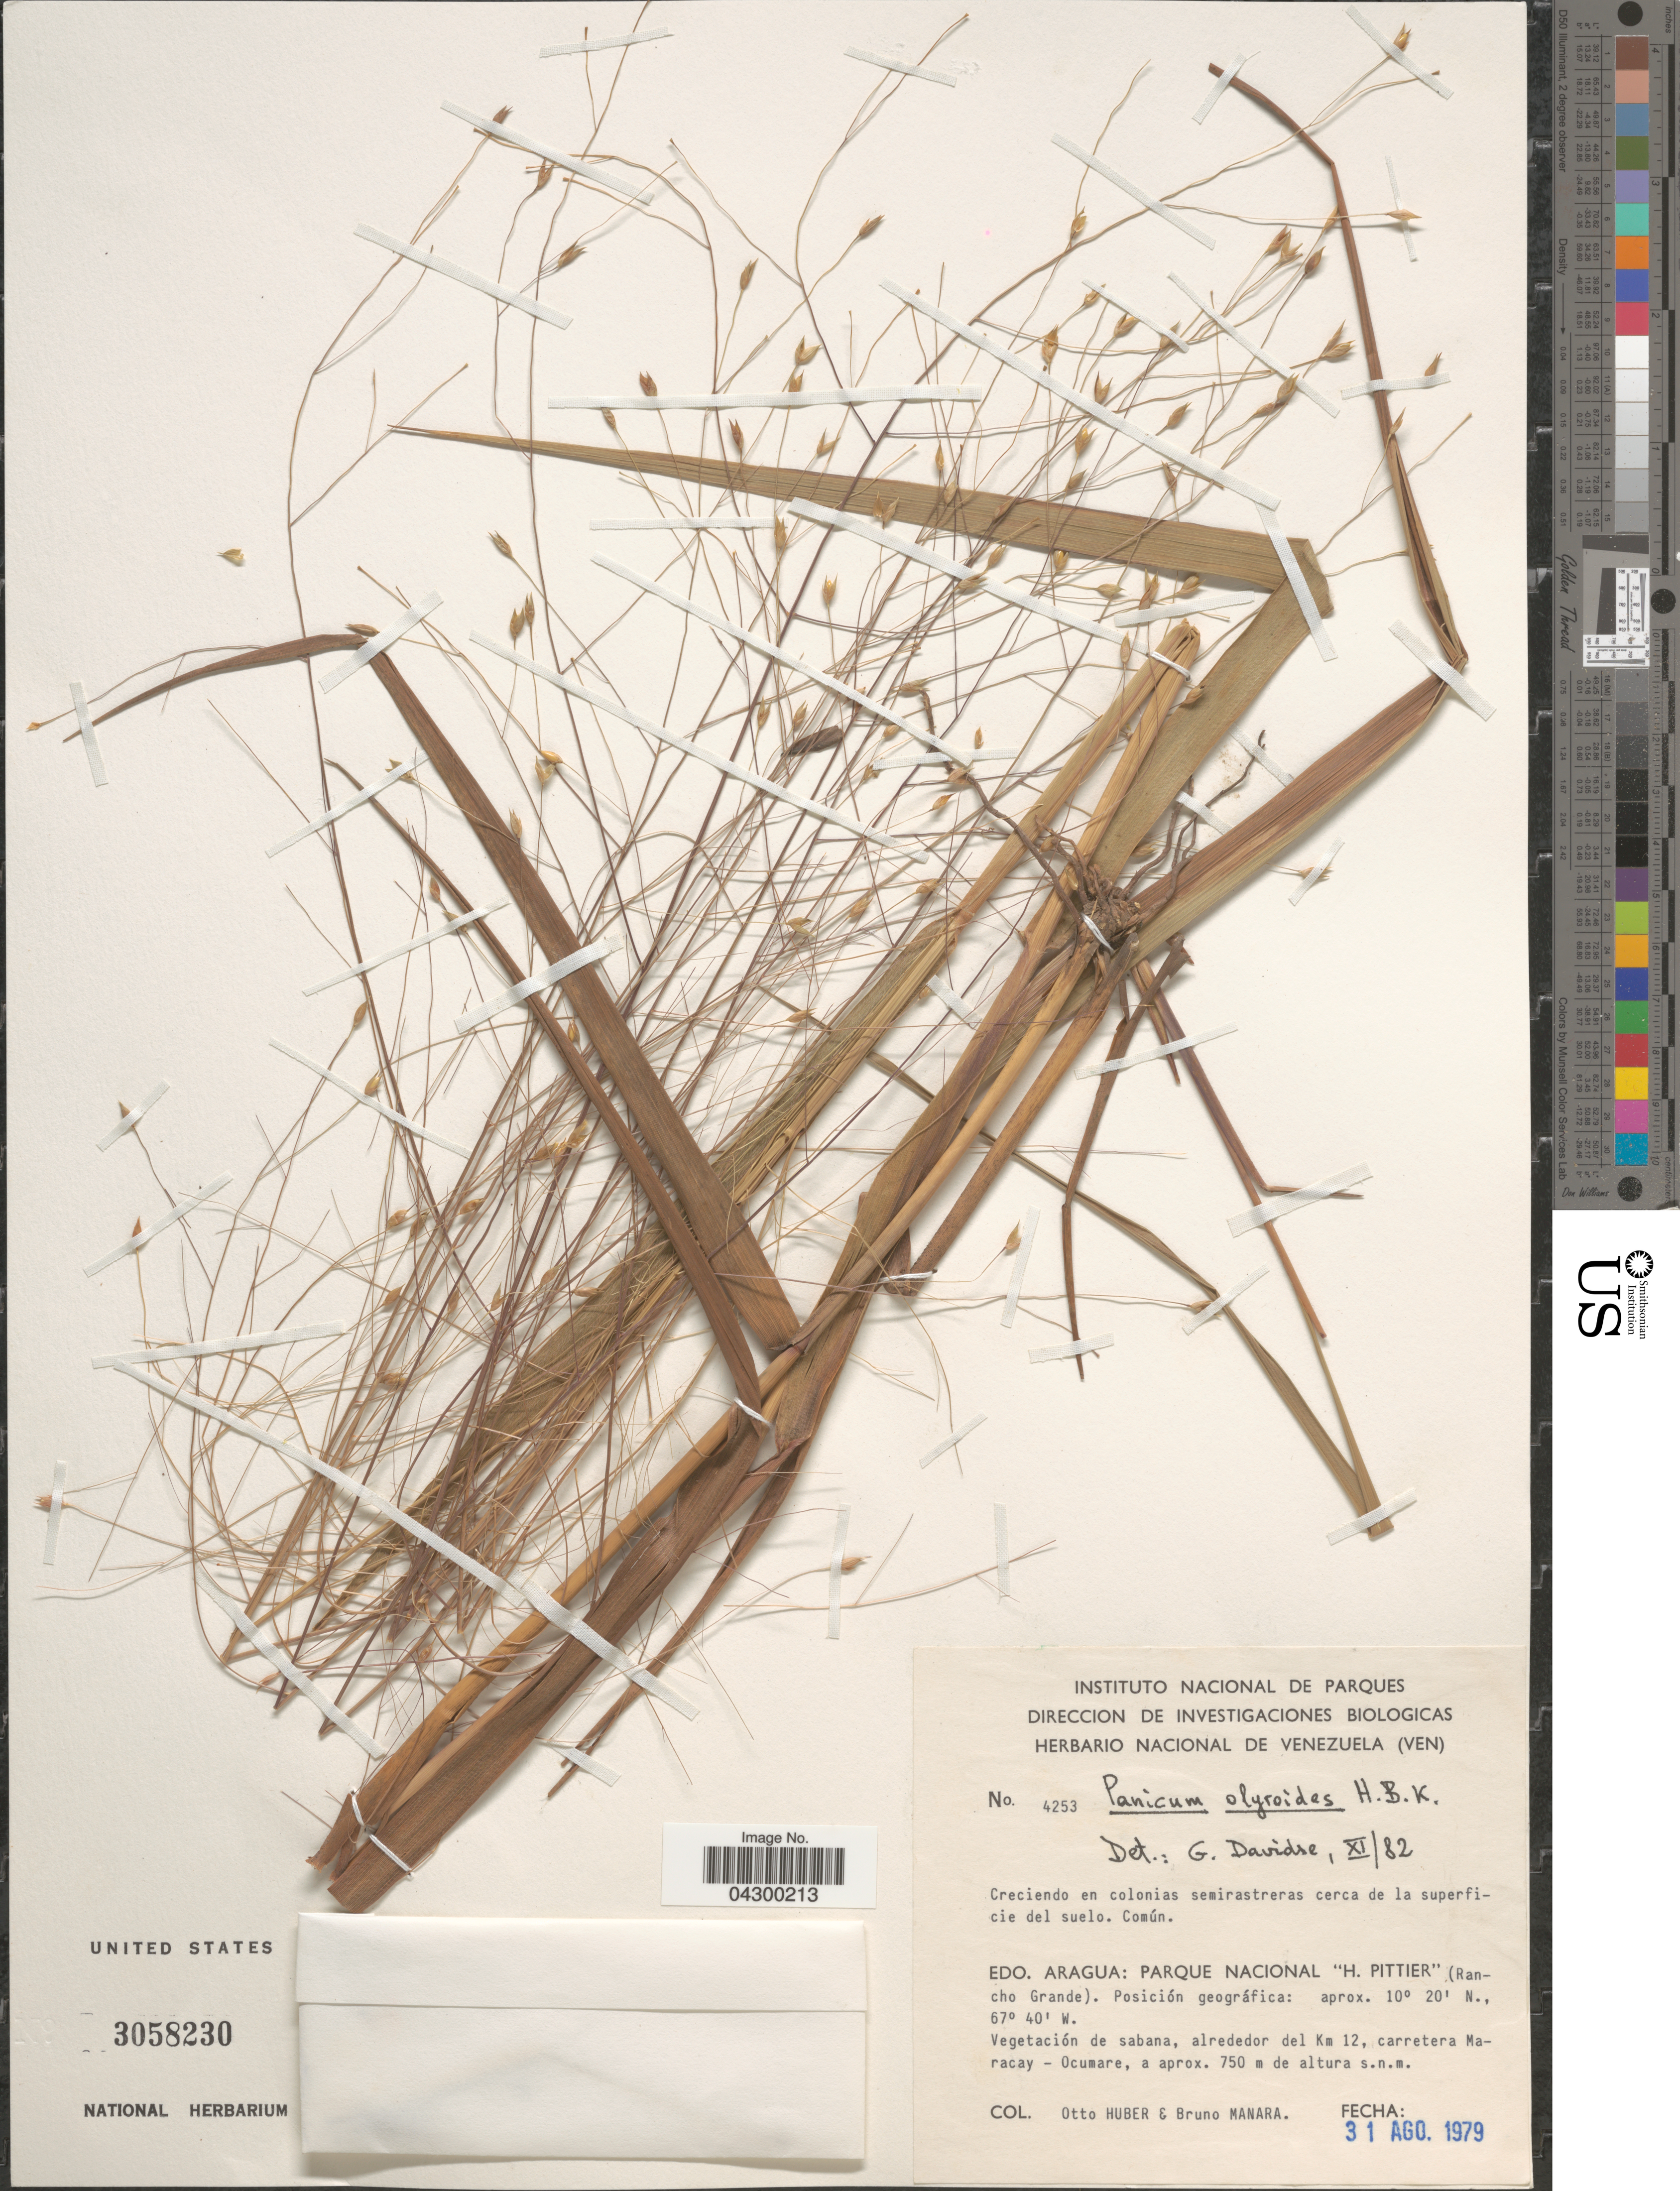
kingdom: Plantae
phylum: Tracheophyta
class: Liliopsida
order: Poales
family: Poaceae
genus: Panicum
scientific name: Panicum olyroides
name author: Kunth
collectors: O. Huber & B. Manara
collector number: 4253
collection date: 1979-08-31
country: Venezuela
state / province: Aragua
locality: Parque Nacional "H. Pittier" (Rancho Grande). Vegetación de sabana, alrededor del Km 12, carretera Maracay - Ocumare.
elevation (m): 750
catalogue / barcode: US 3058230